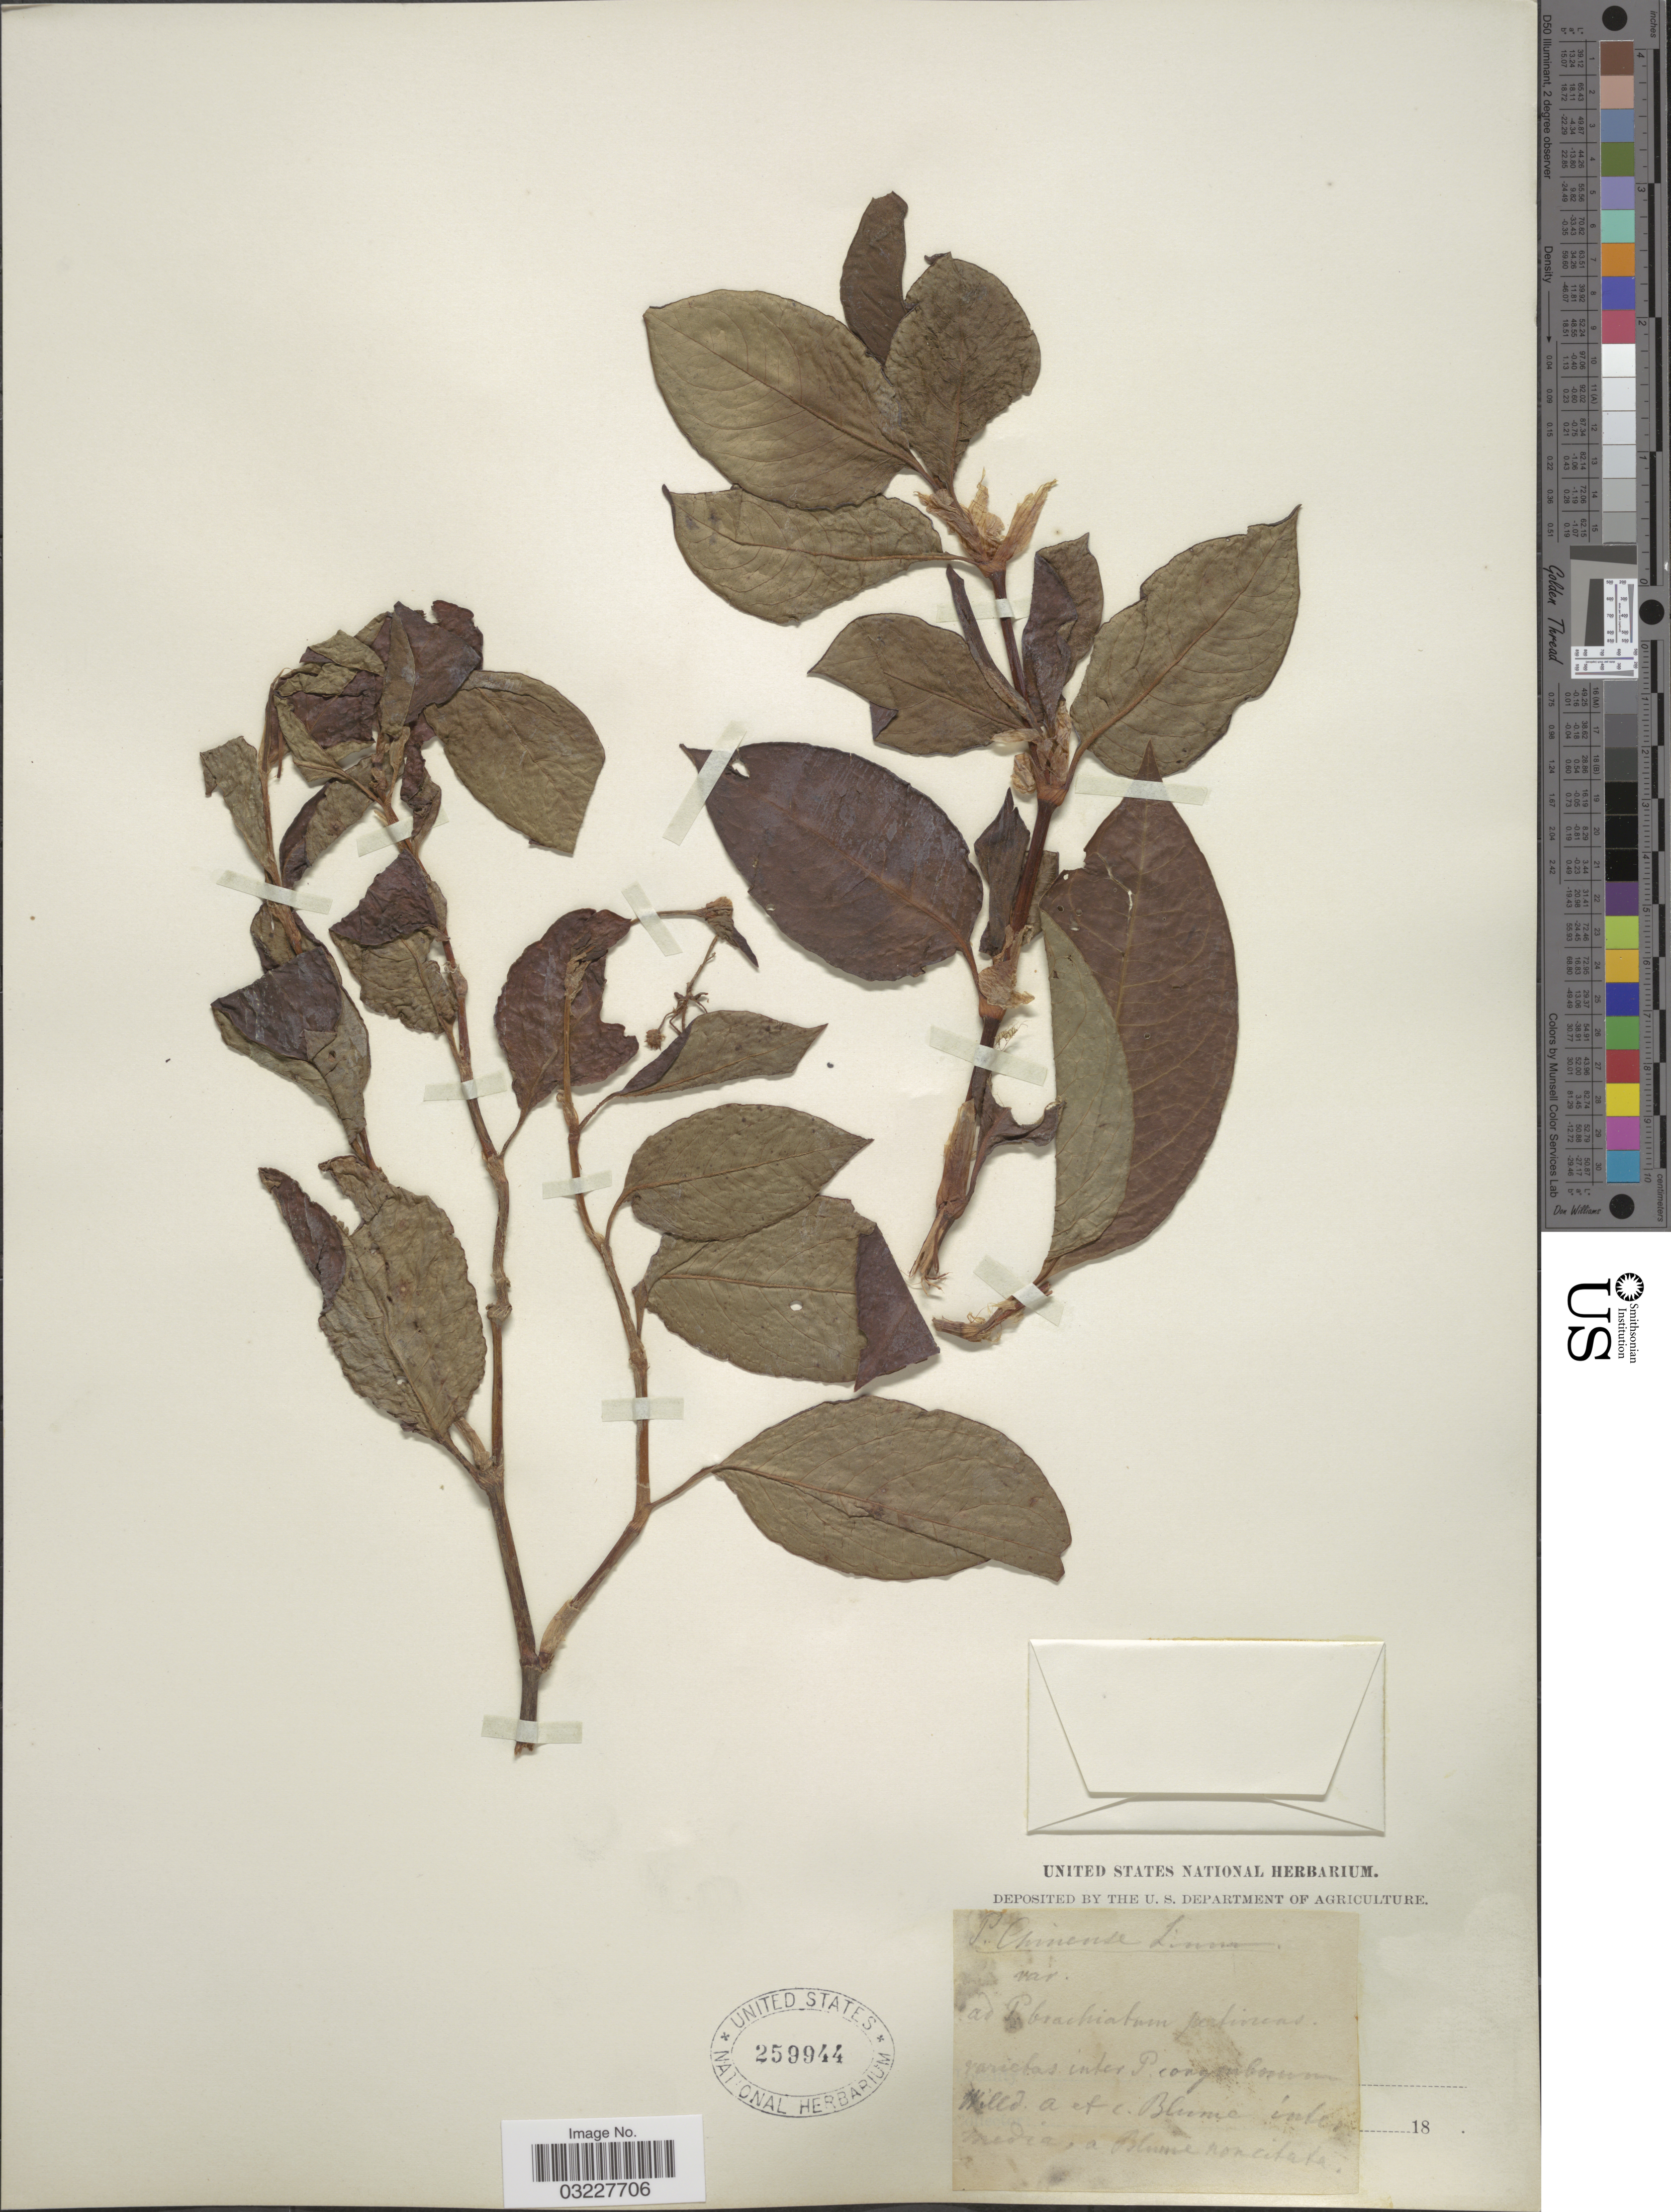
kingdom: Plantae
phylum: Tracheophyta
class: Magnoliopsida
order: Caryophyllales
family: Polygonaceae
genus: Persicaria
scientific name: Persicaria chinensis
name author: (L.) H. Gross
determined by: Strong, Mark T., (BOT), Smithsonian Institution - National Museum of Natural History (UNITED STATES)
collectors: ex herb. United States National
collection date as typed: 18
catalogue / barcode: US 259944